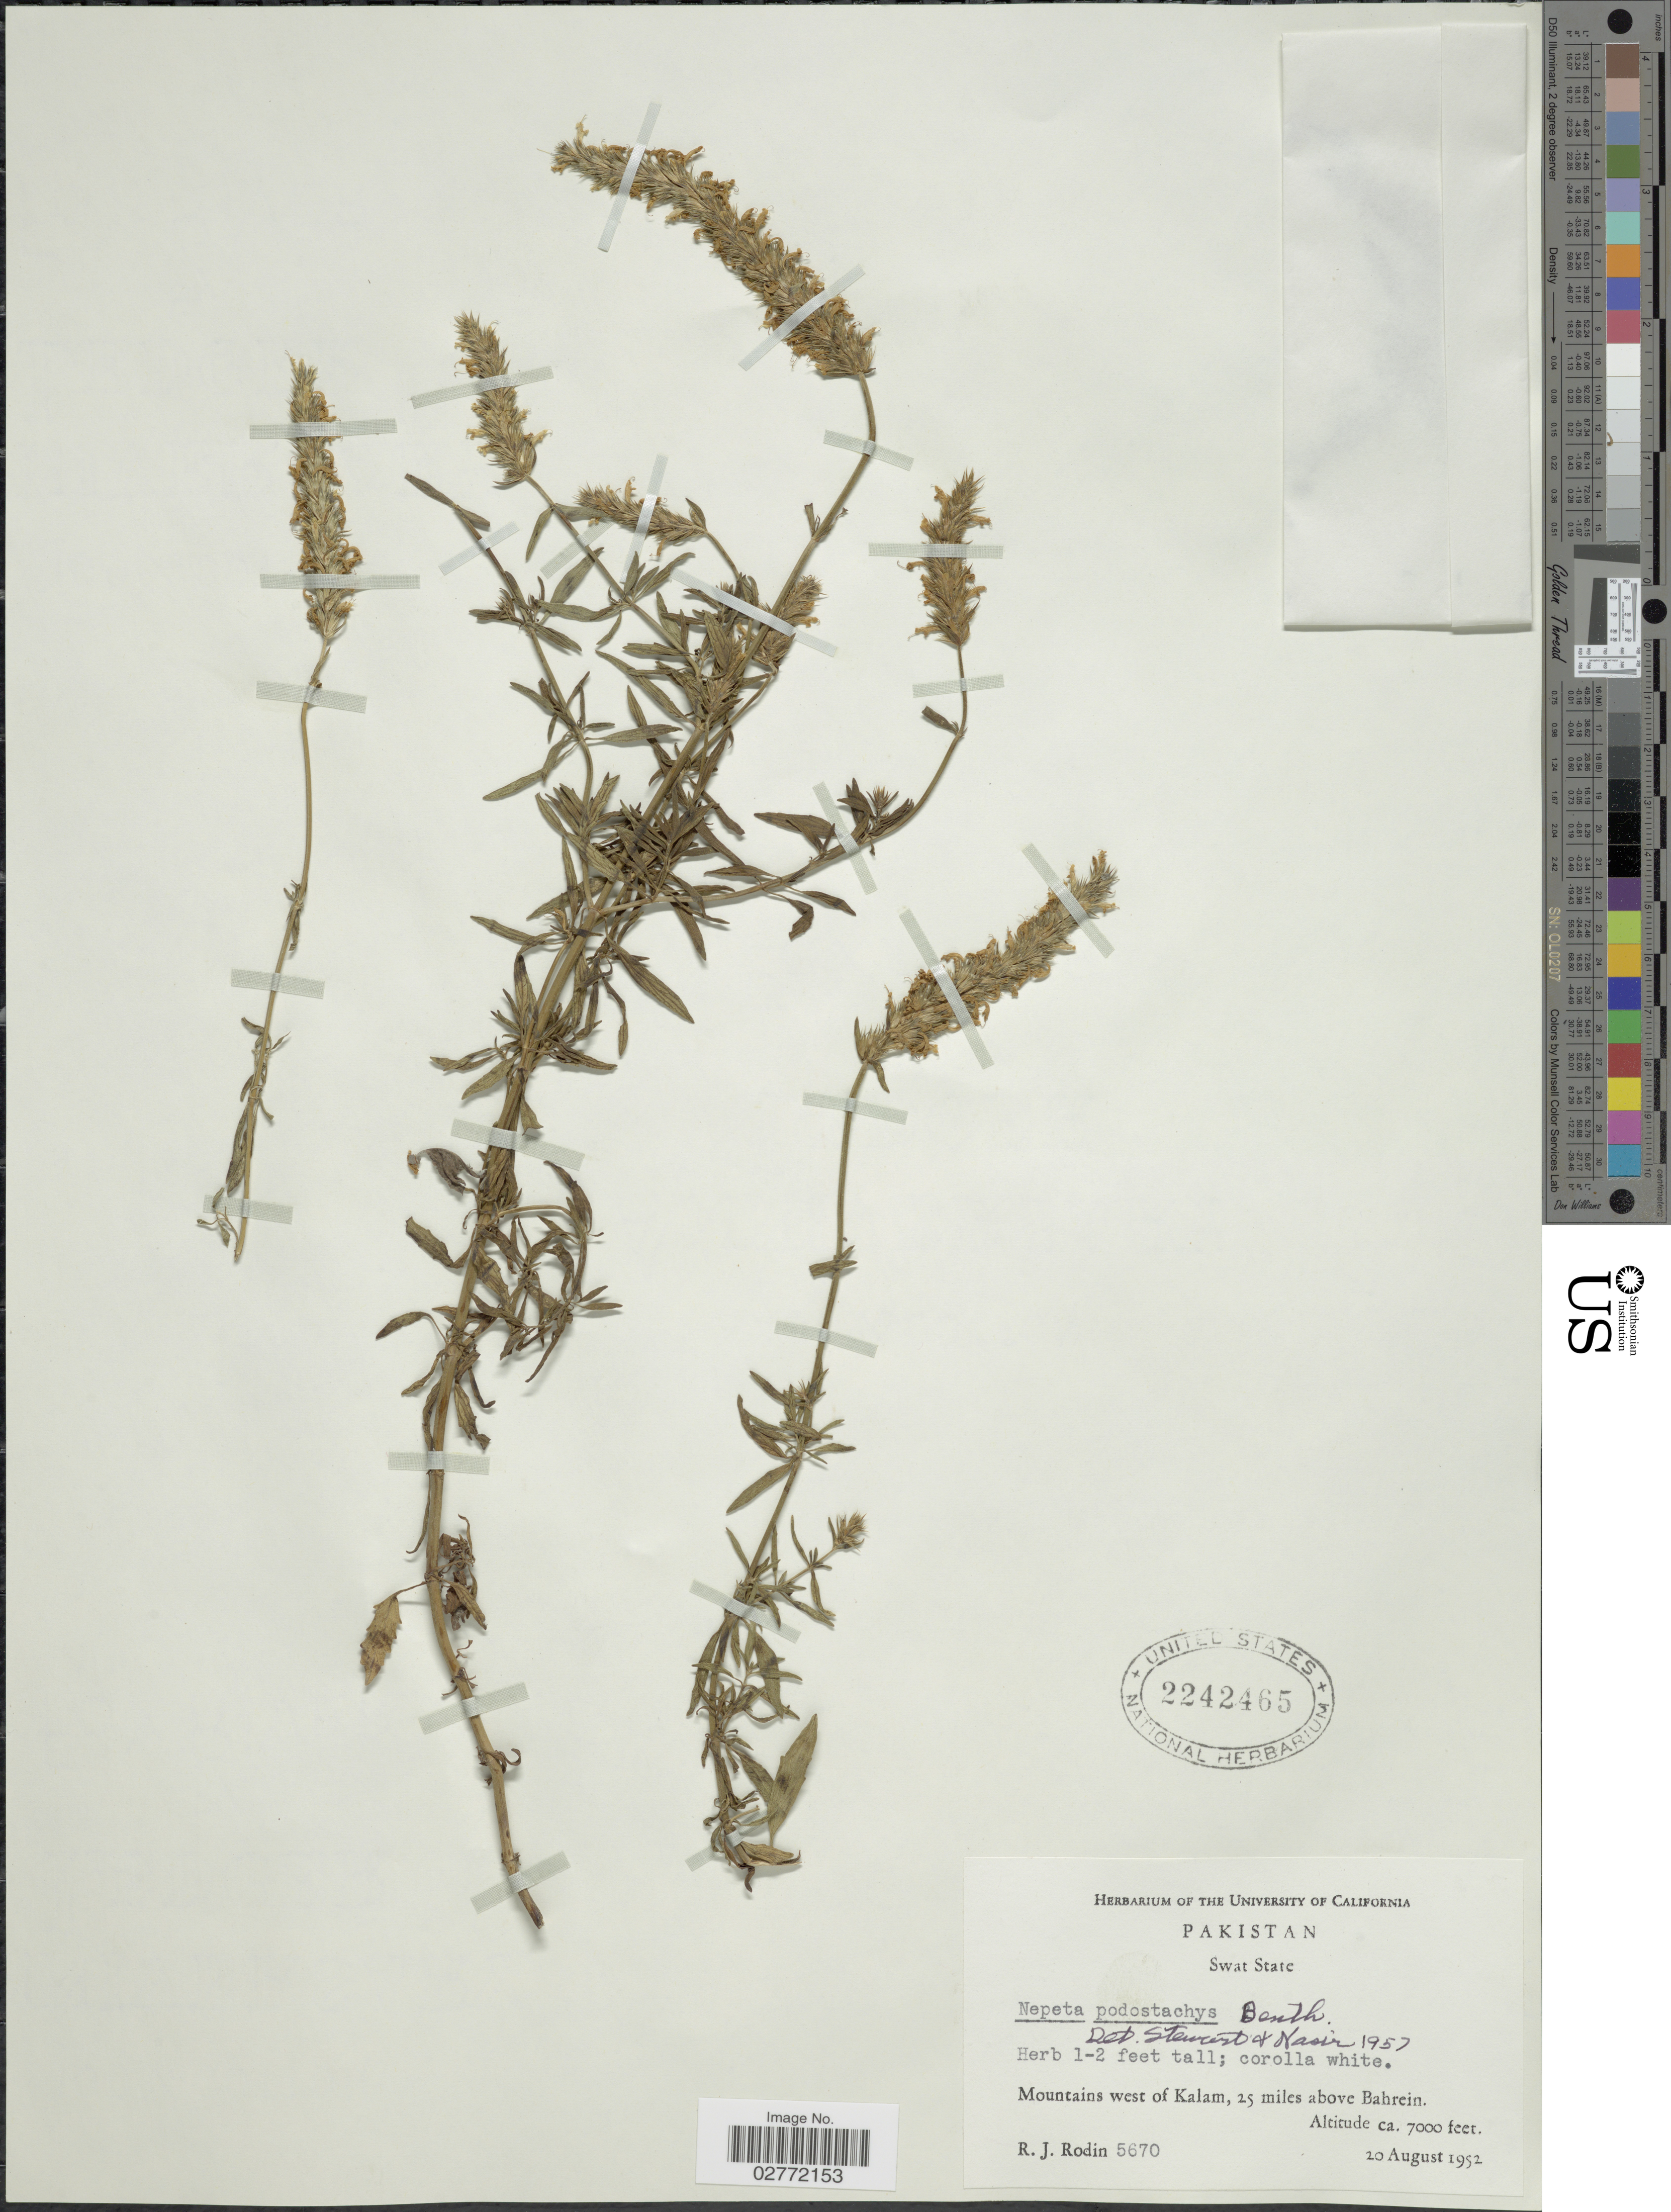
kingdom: Plantae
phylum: Tracheophyta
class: Magnoliopsida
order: Lamiales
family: Lamiaceae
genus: Nepeta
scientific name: Nepeta podostachys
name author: Benth.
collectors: R. J. Rodin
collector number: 5670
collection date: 1952-08-20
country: Pakistan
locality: Swat State, Mountains west of Kalam, 25 miles above Bahrein.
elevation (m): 2134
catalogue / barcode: US 2242465